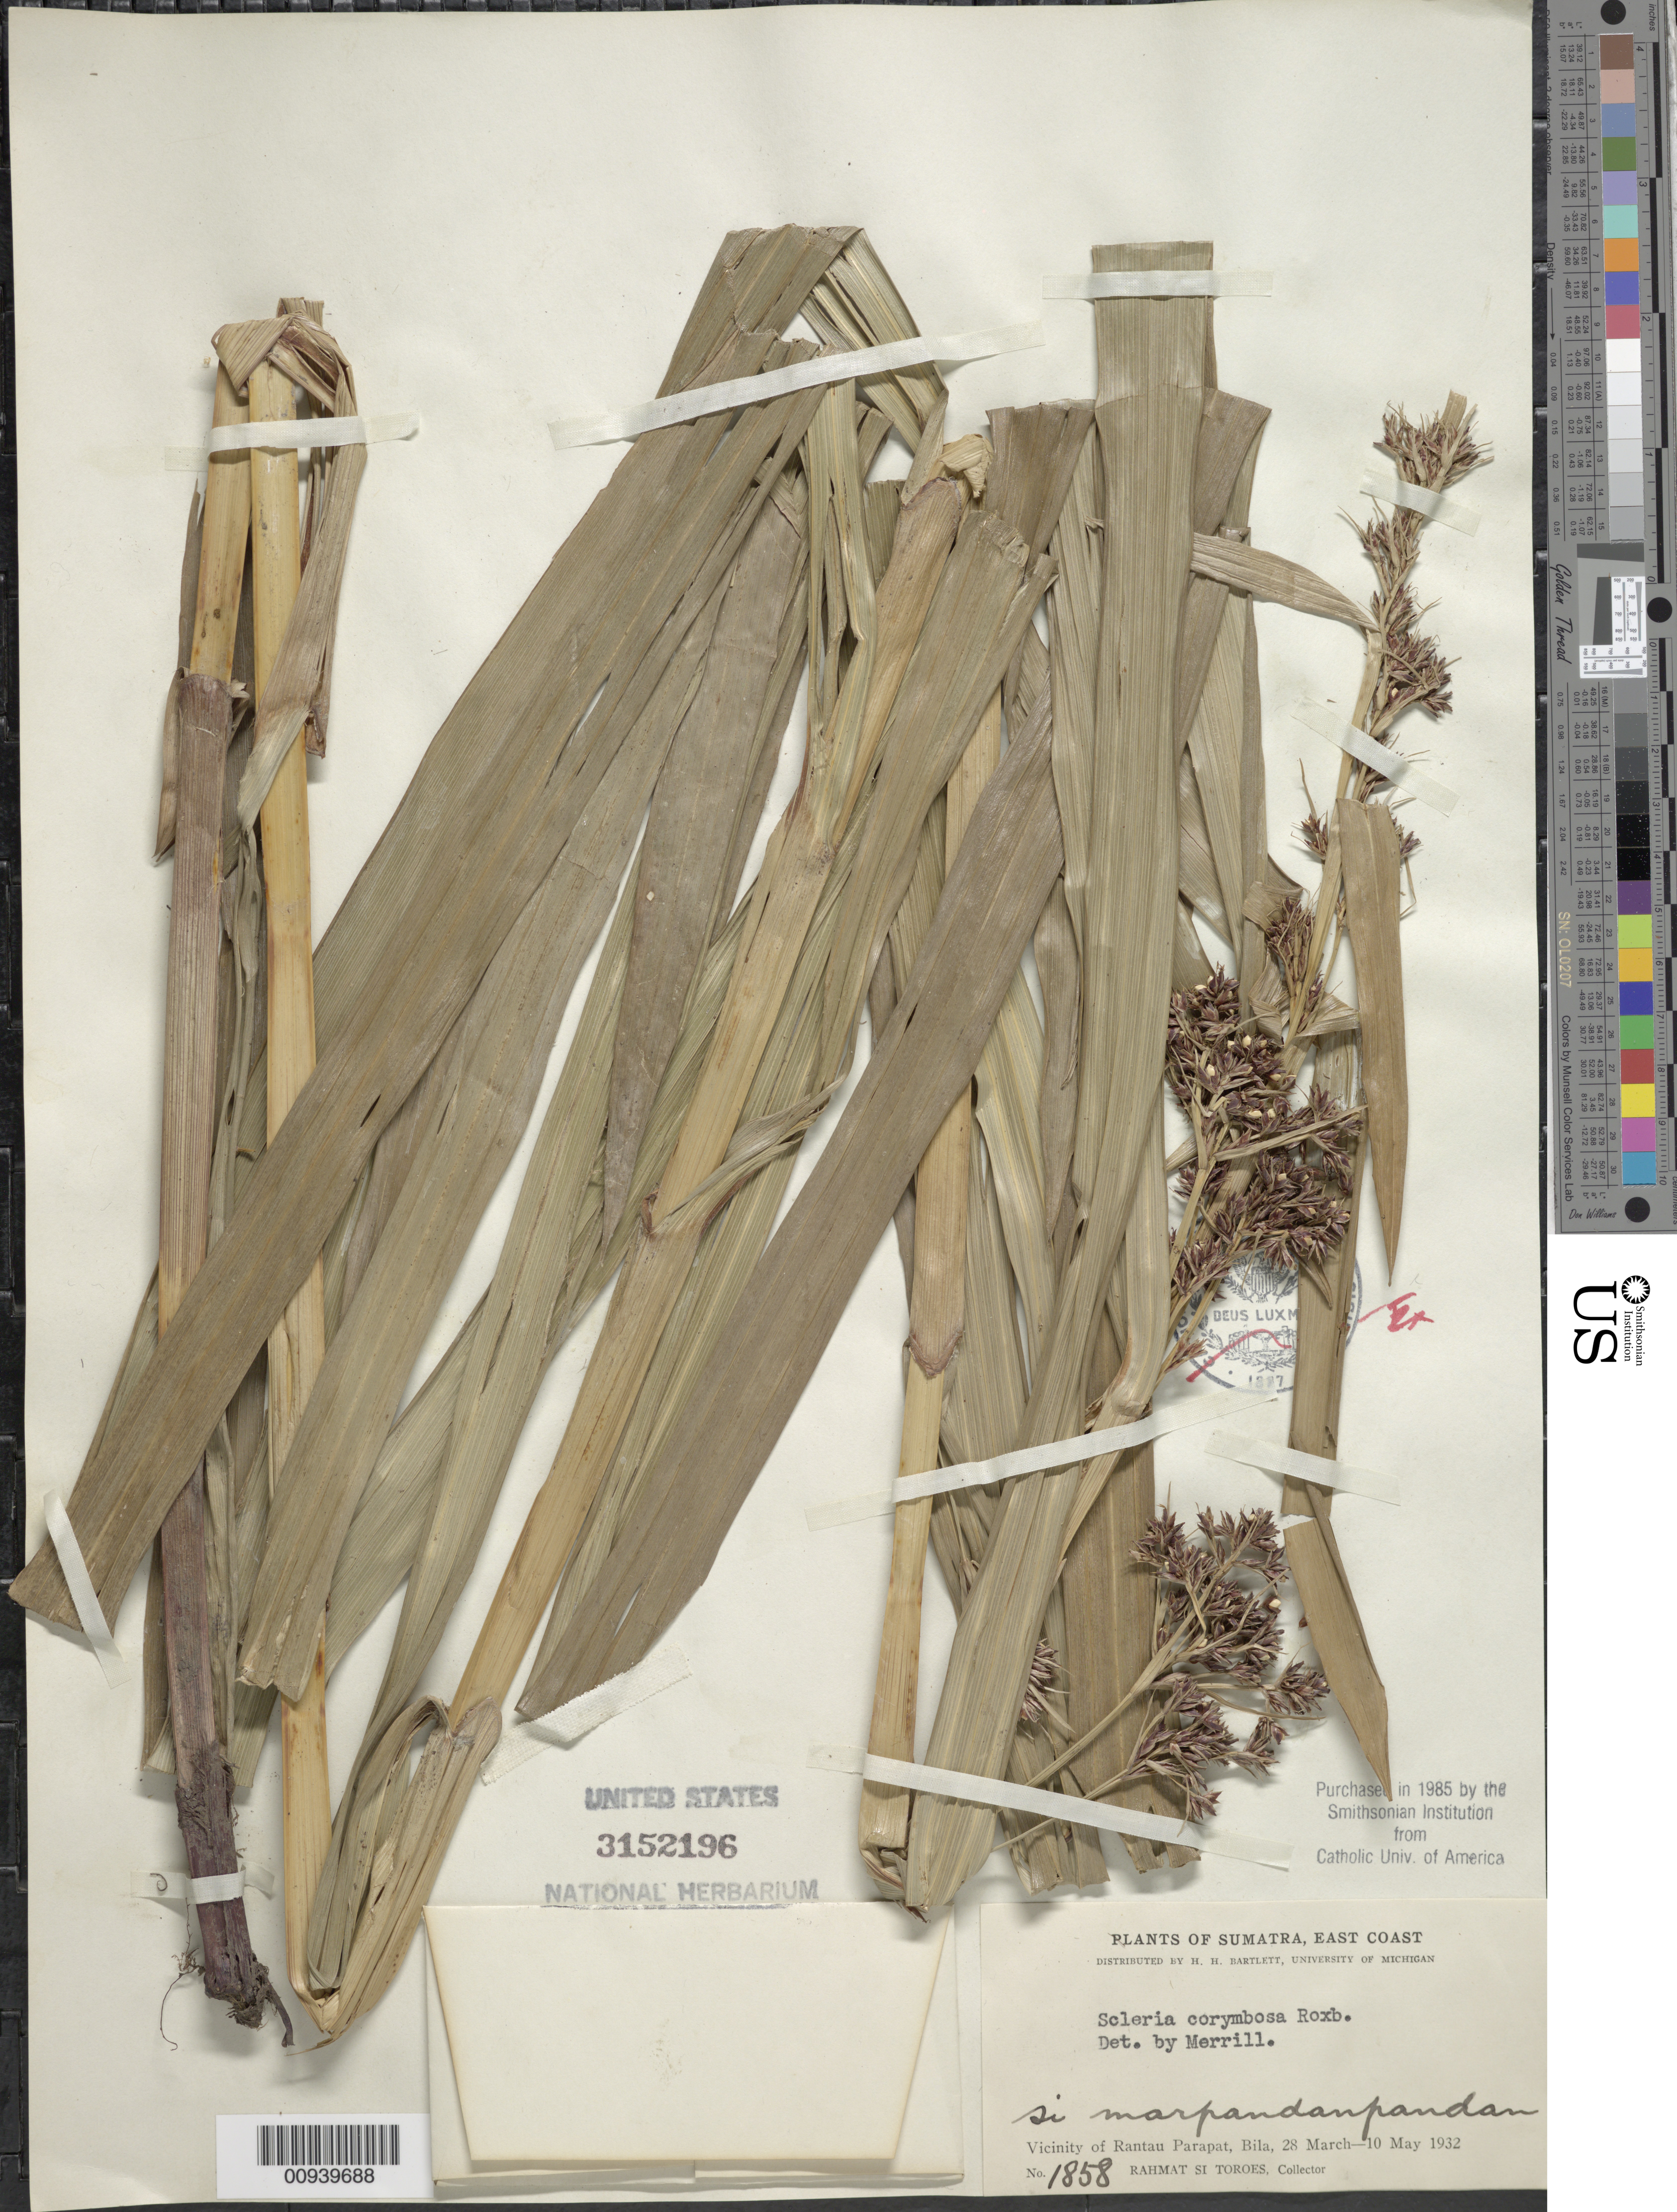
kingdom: Plantae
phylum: Tracheophyta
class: Liliopsida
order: Poales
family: Cyperaceae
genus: Scleria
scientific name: Scleria corymbosa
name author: Roxb.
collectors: Rahmat Si Boeea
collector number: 1858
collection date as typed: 28 Mar 1932 to 10 May 1932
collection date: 1932-03-28/1932-05-10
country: Indonesia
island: Sumatra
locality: Vicinity of Rantau Parapat, Bila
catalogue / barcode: US 3152196